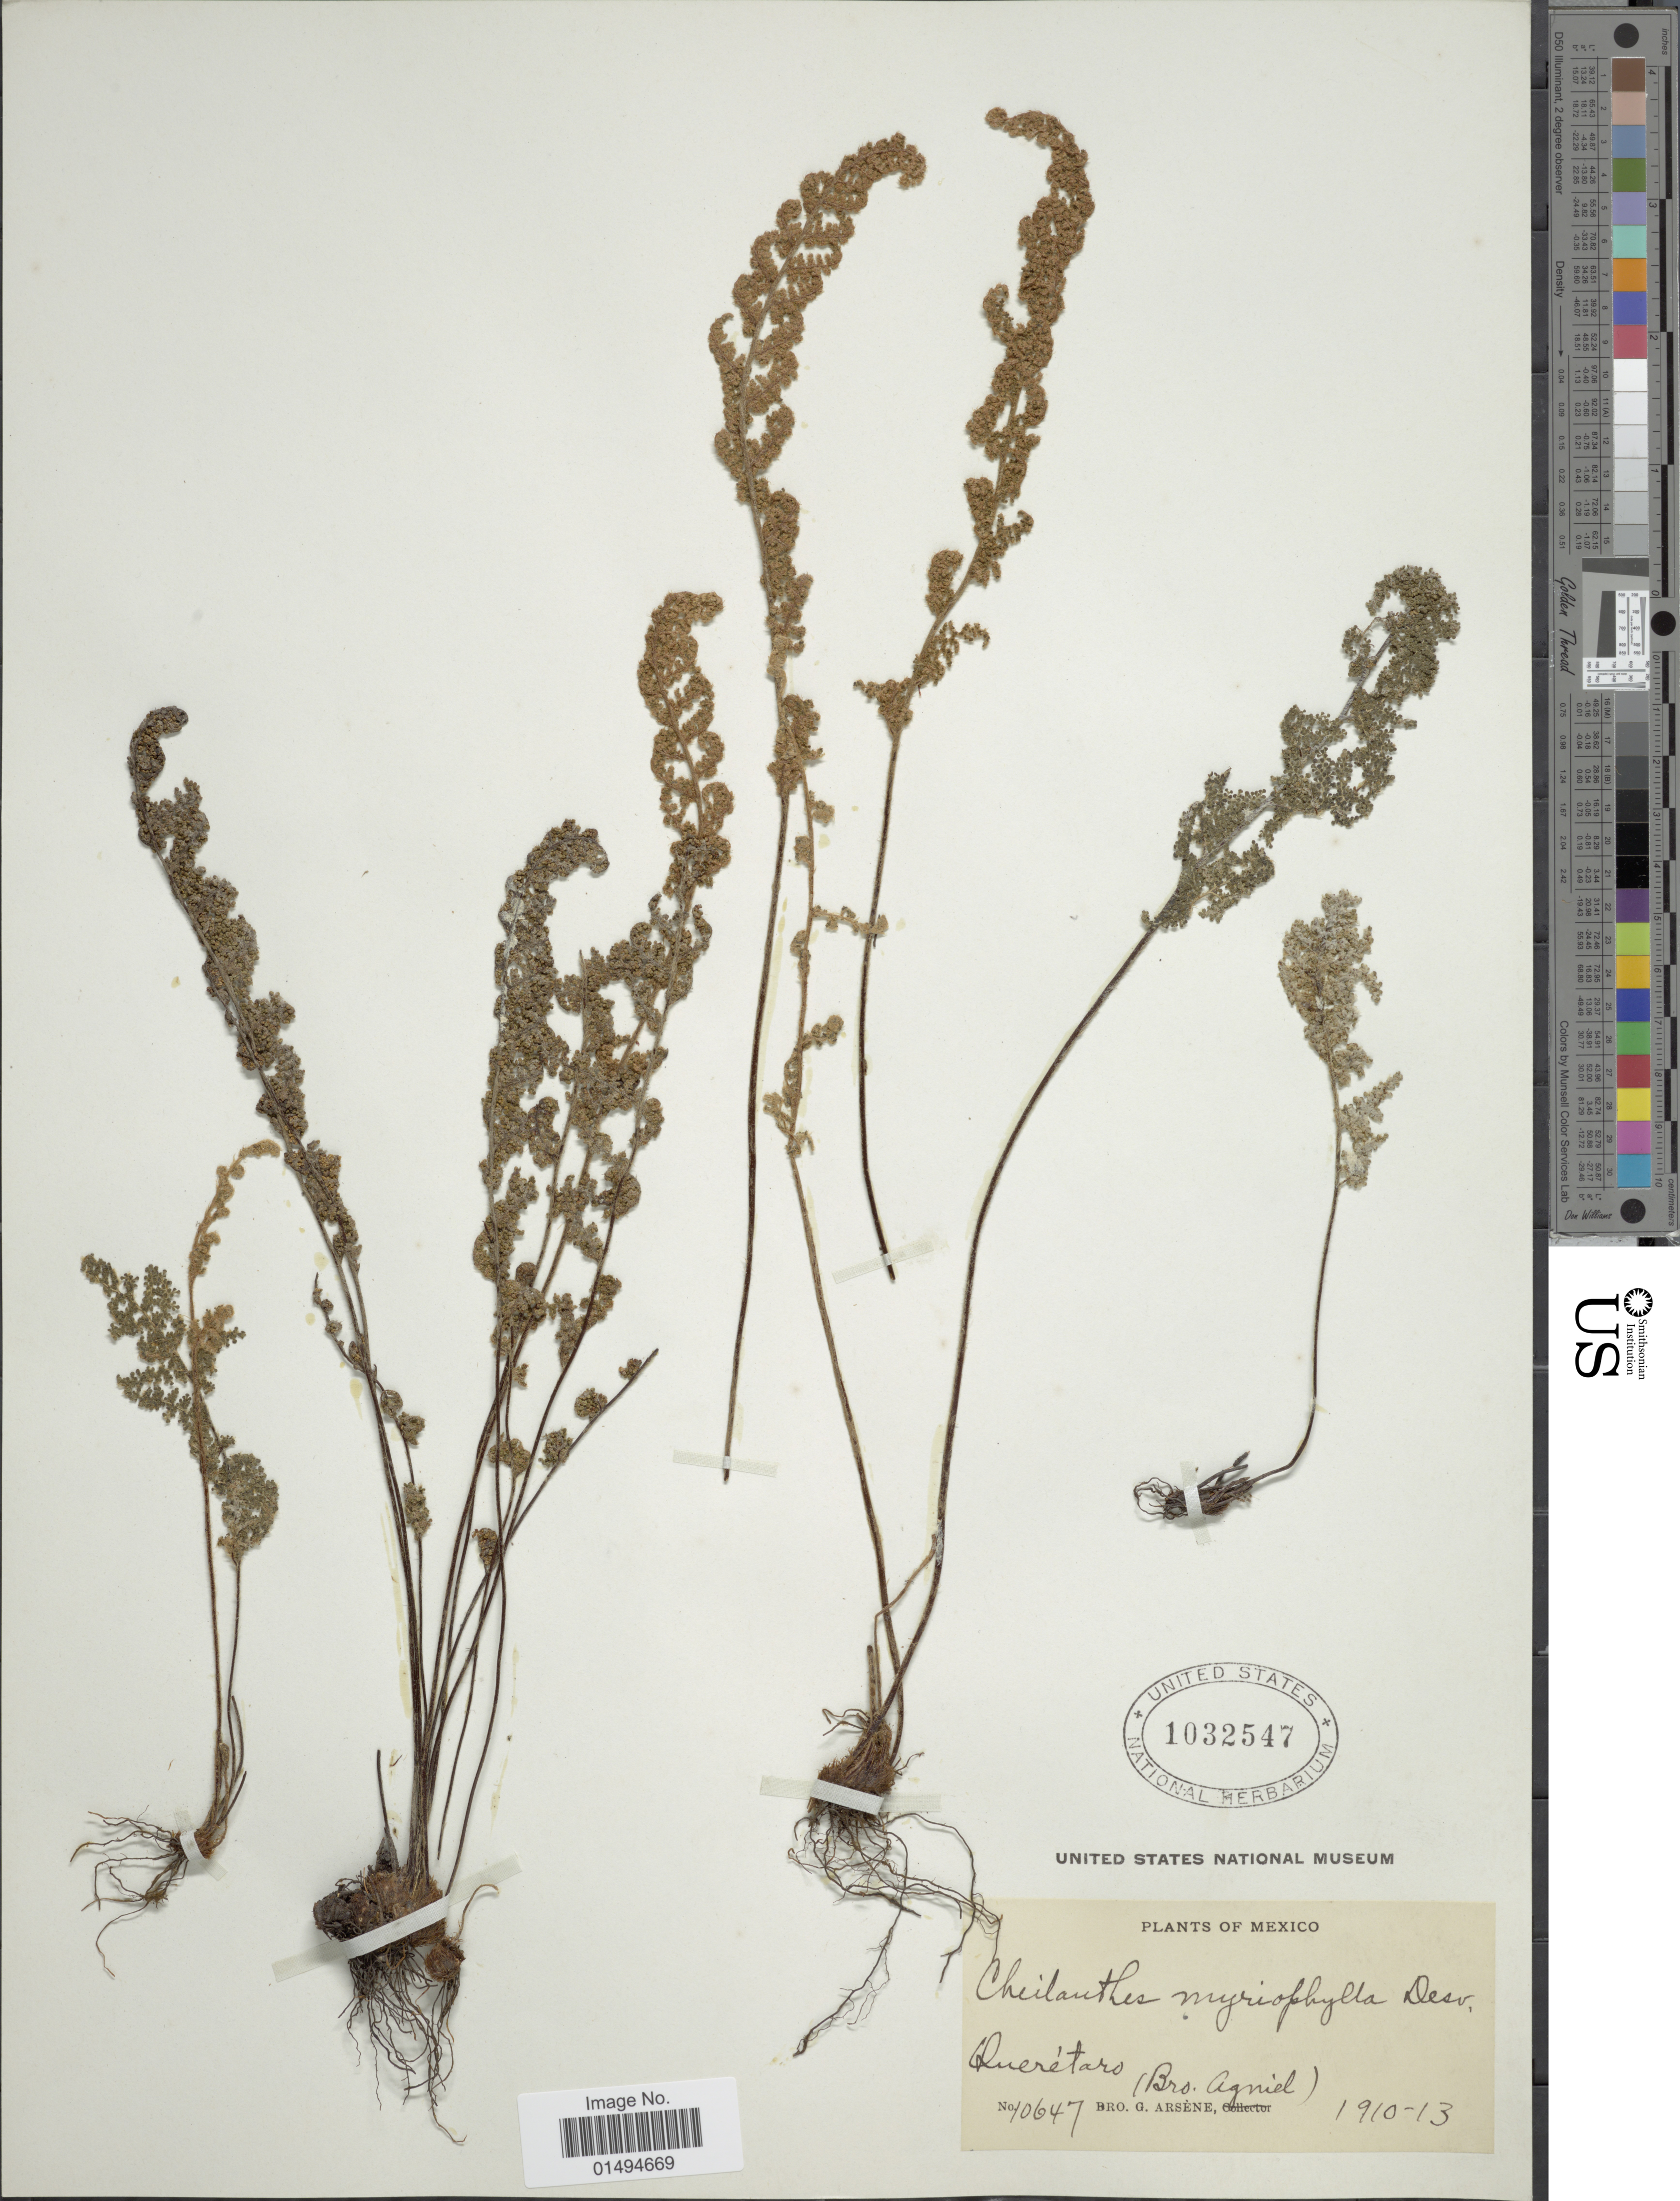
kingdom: Plantae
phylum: Tracheophyta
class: Polypodiopsida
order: Polypodiales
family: Pteridaceae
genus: Myriopteris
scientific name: Myriopteris myriophylla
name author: (Desv.) J. Sm.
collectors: Bro. G. Arsène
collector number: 10647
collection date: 1910/1913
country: Mexico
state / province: Querétaro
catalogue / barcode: US 1032547